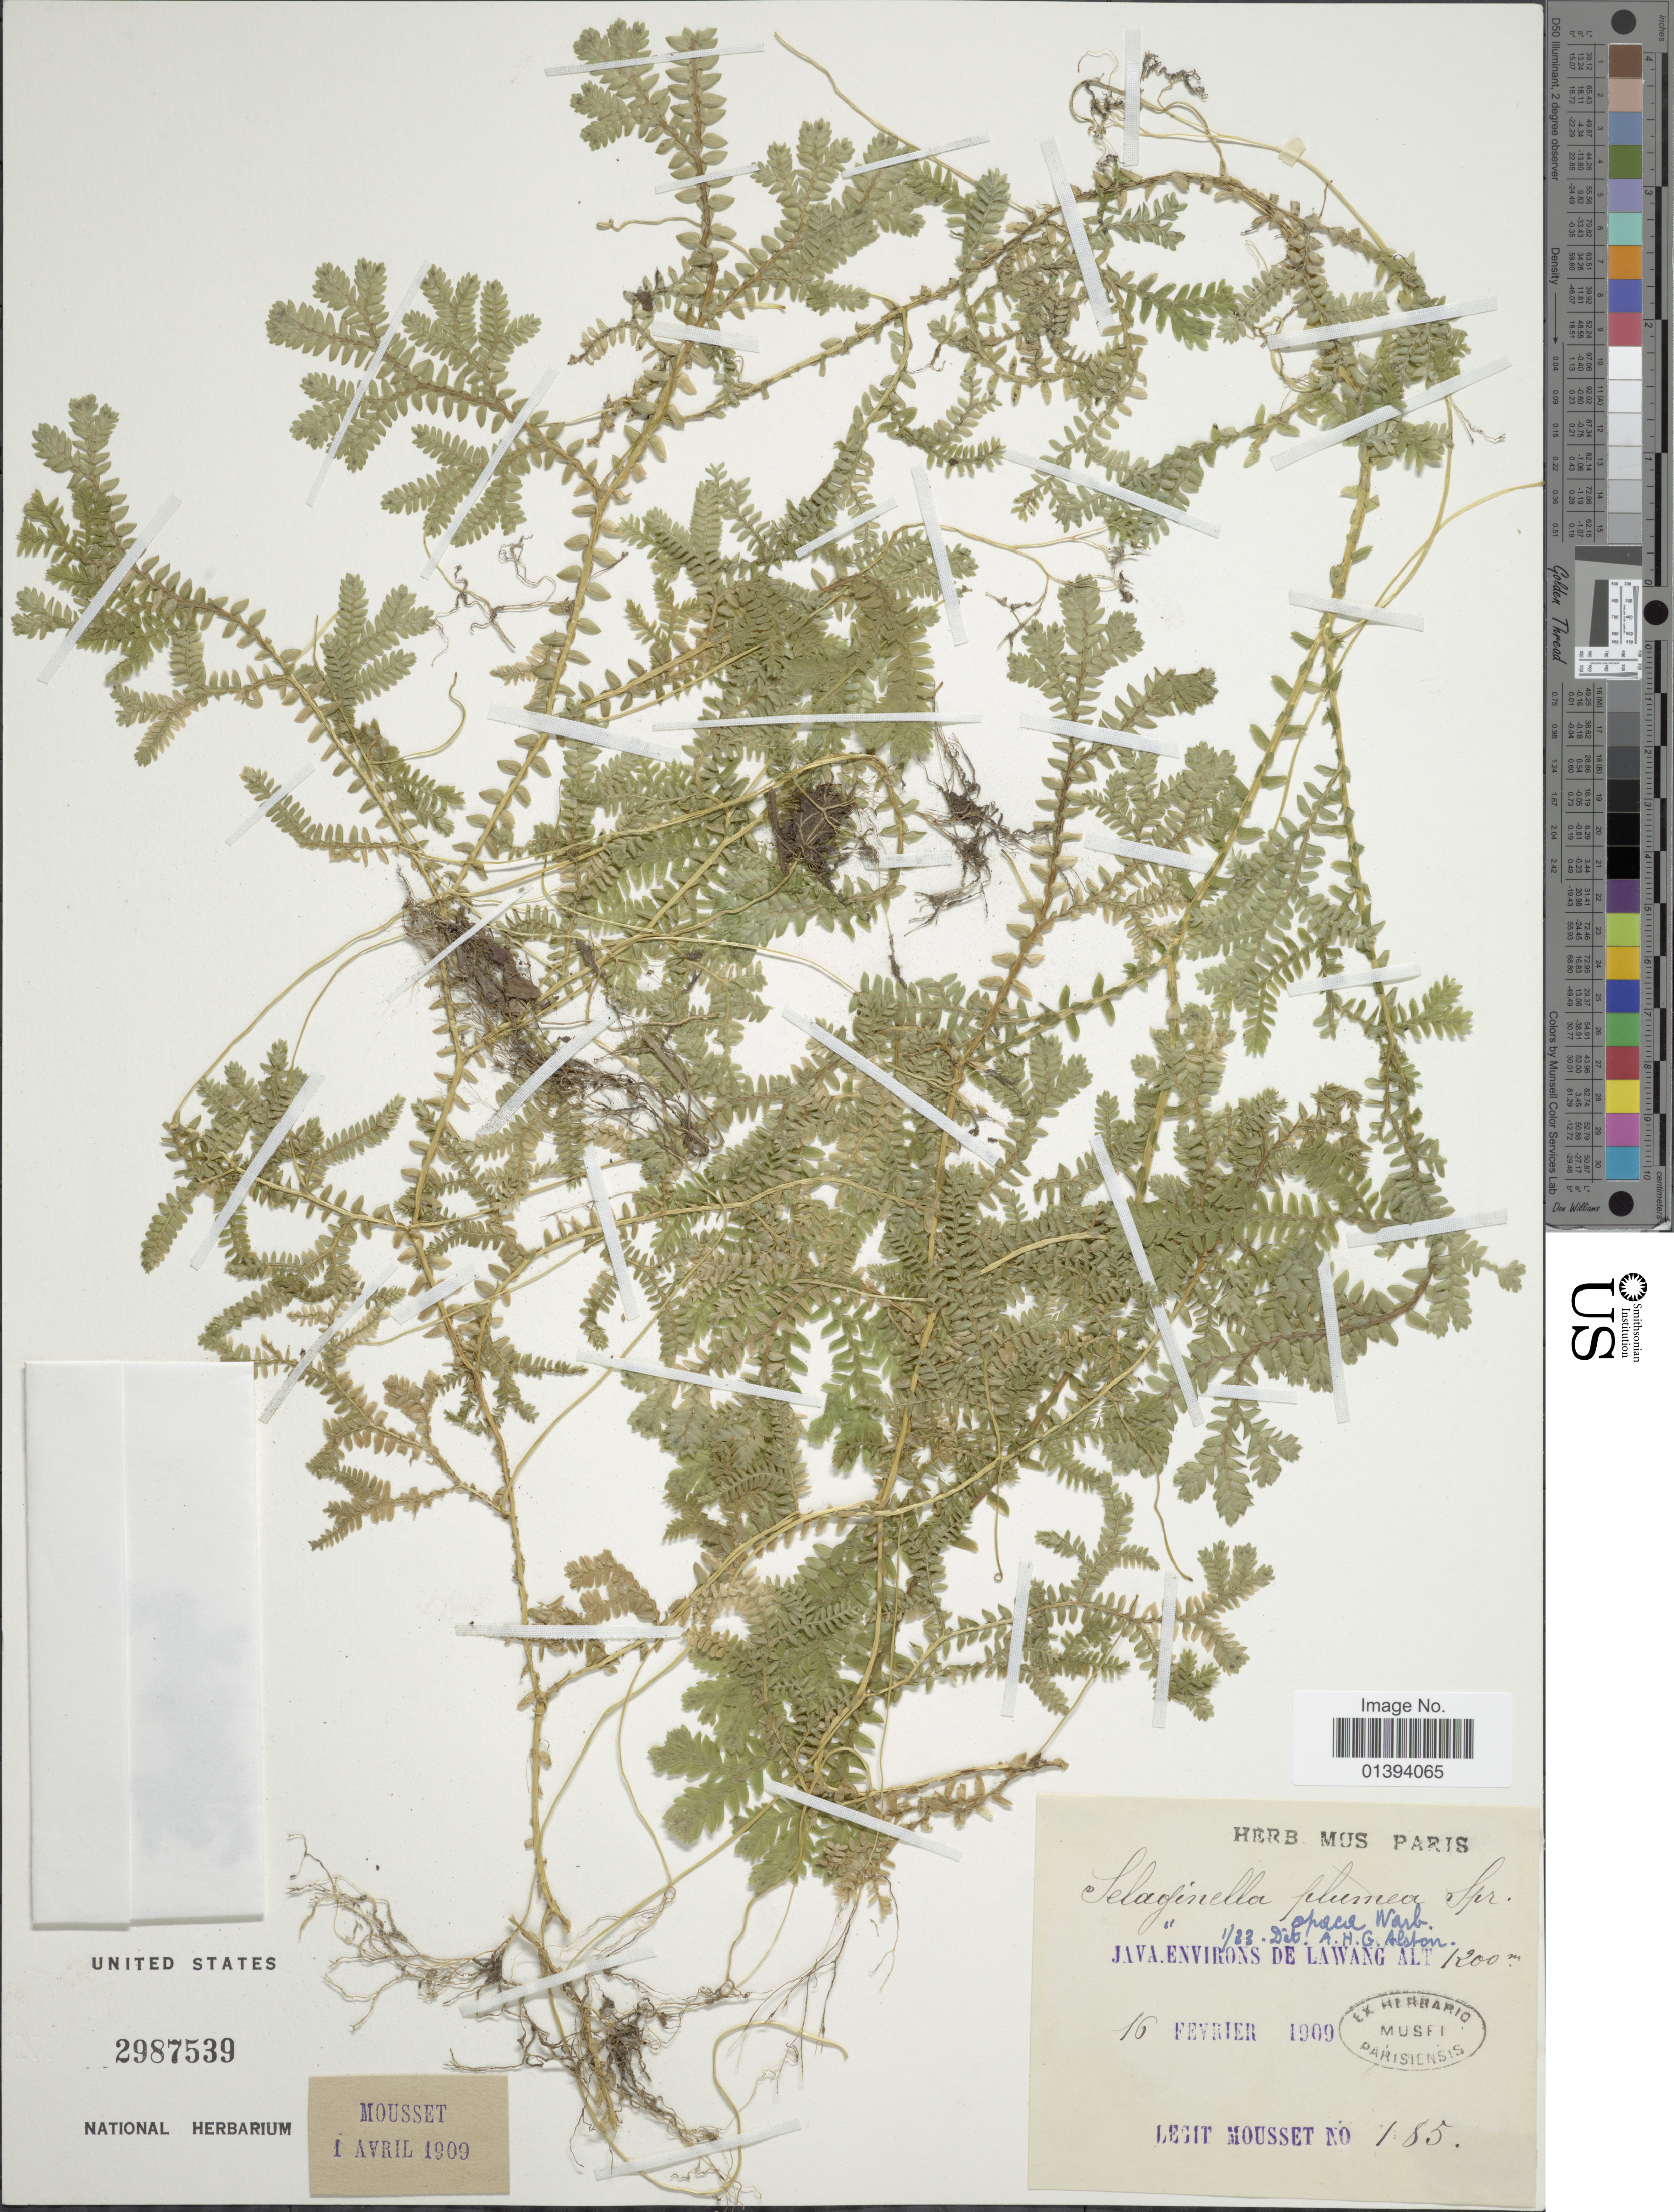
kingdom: Plantae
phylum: Tracheophyta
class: Lycopodiopsida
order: Selaginellales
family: Selaginellaceae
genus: Selaginella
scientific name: Selaginella opaca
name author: Warb.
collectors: Mousset, --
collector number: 185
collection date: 1909-02-16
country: Indonesia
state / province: Java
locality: Environs de Lawang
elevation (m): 1200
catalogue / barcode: US 2987539